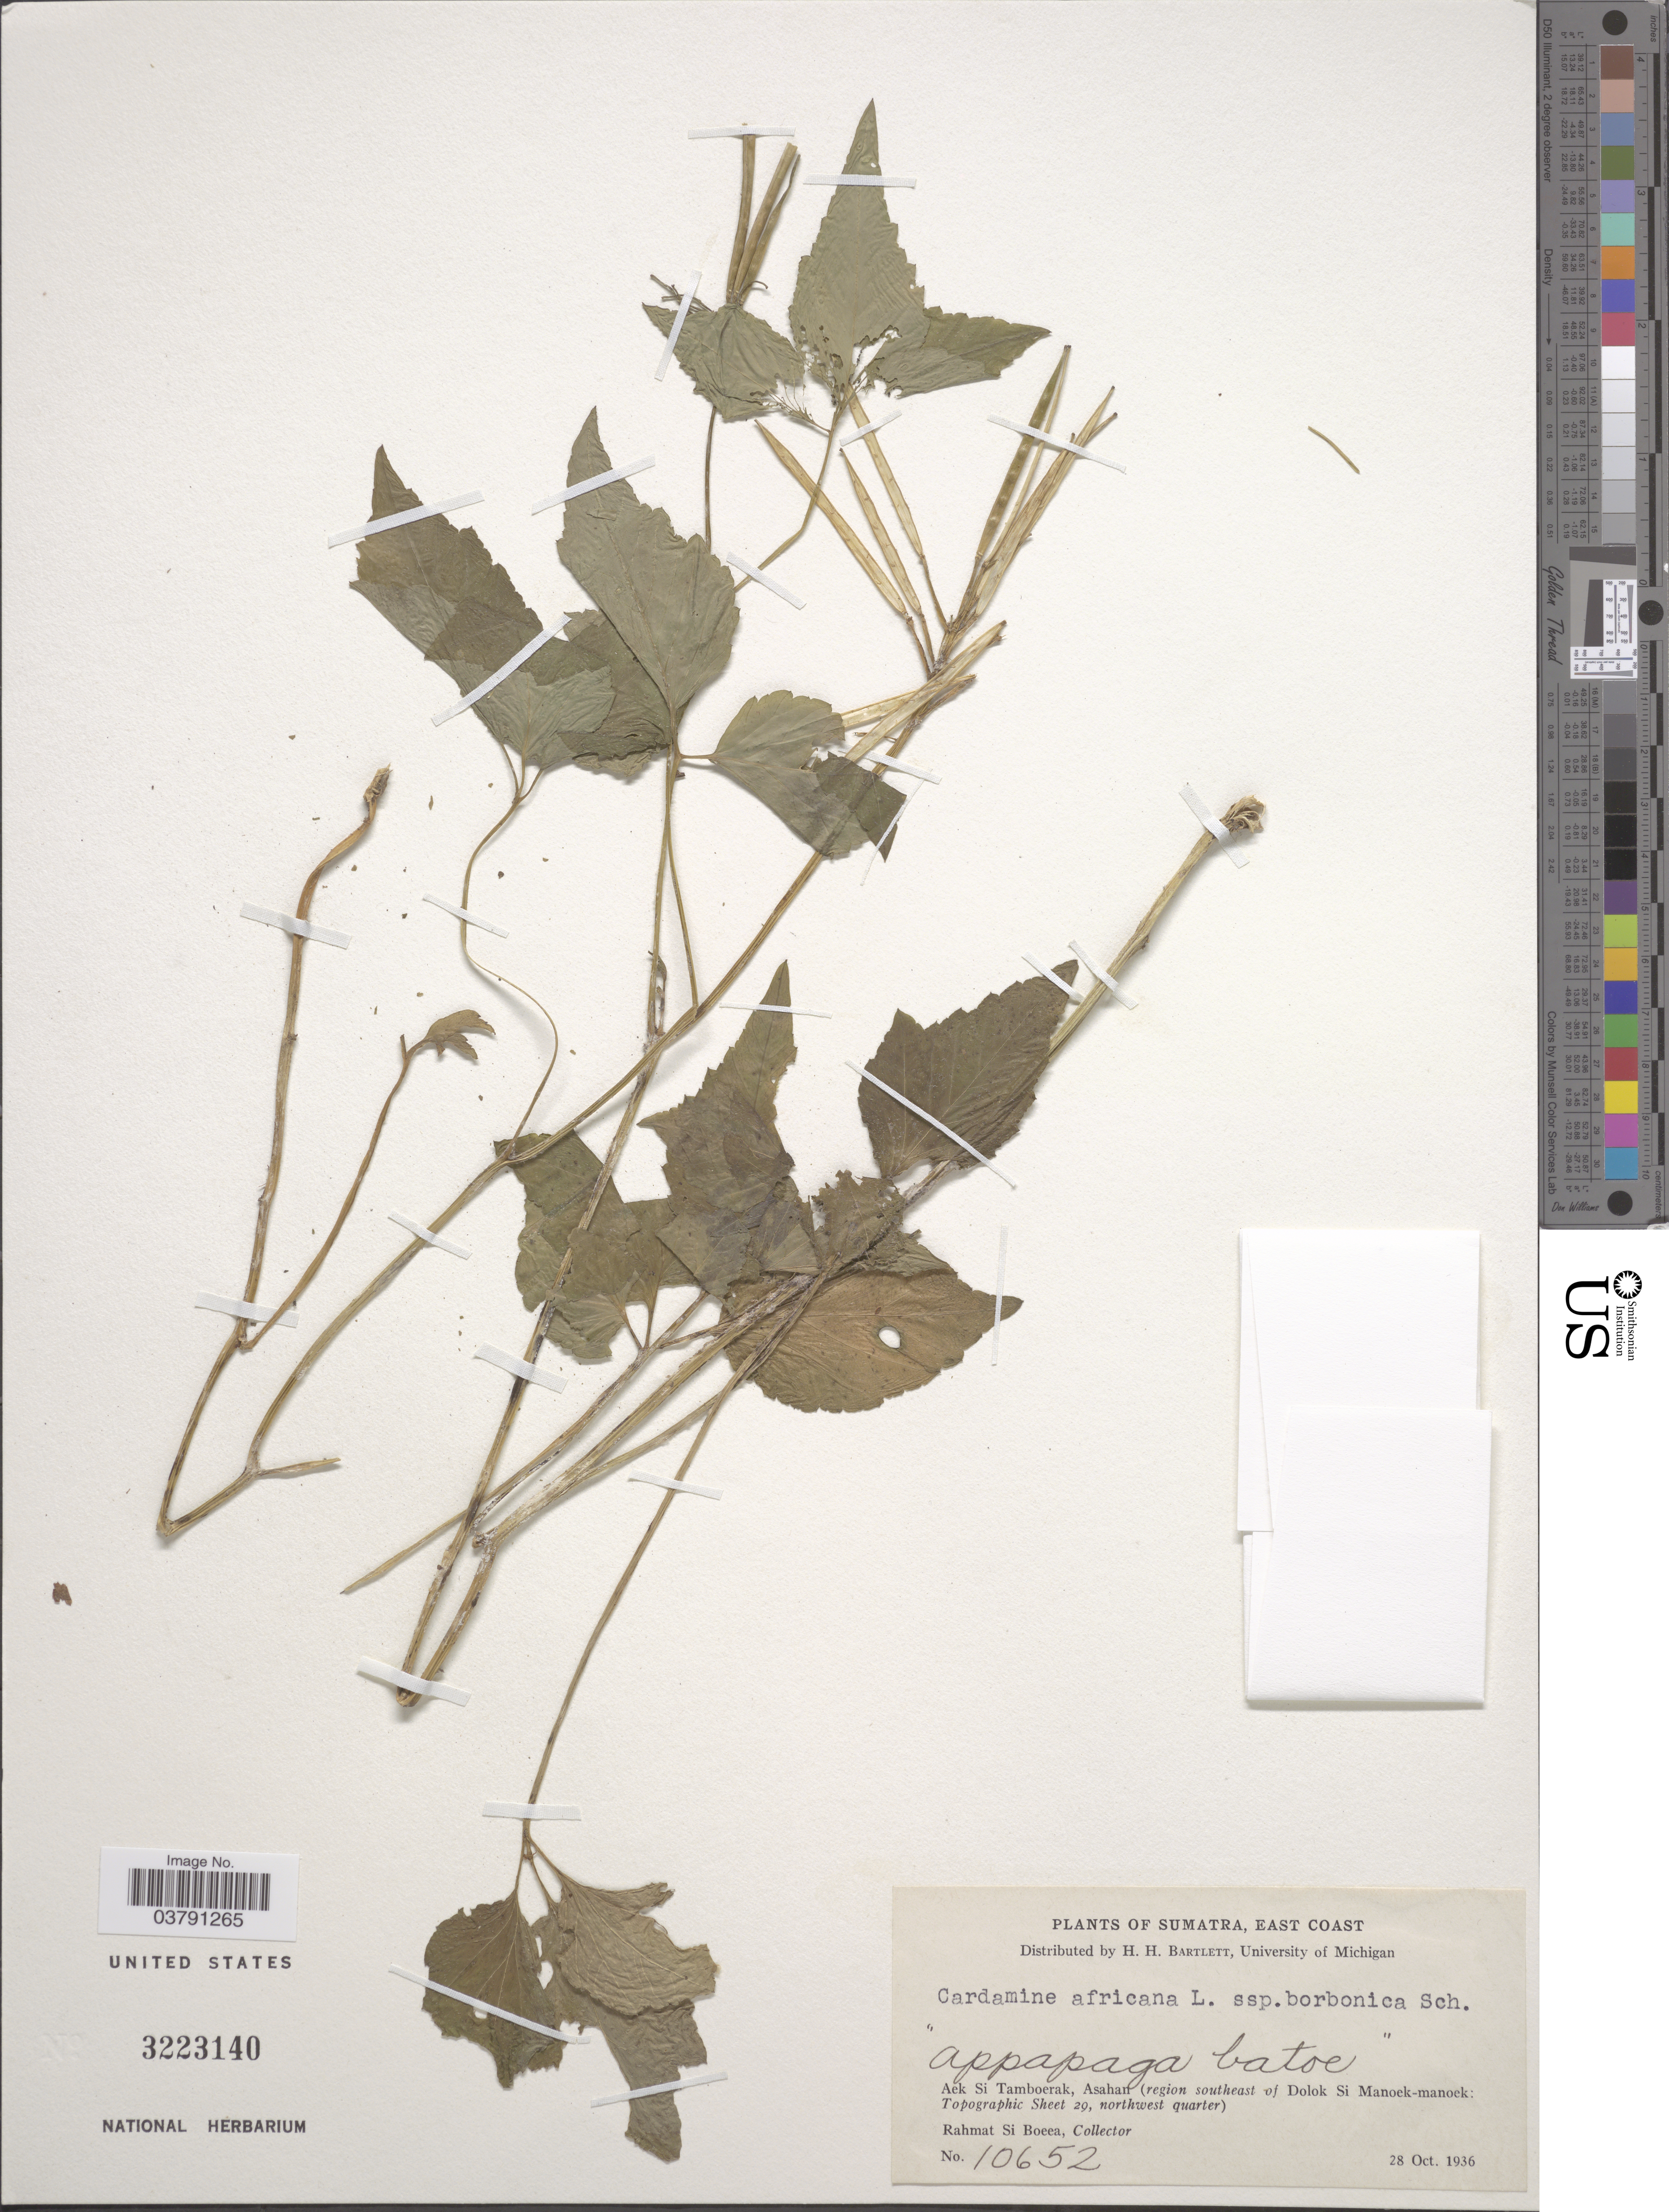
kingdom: Plantae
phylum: Tracheophyta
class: Magnoliopsida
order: Brassicales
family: Brassicaceae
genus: Cardamine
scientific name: Cardamine africana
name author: L.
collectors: Rahmat Si Boeea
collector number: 10652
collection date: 1936-10-28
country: Indonesia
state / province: Sumatra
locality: Sumatra, East Coast. Aek Si Tamboerak, Asahan (region southeast of Dolok Si Manoek-manoek: Topographic Sheet 29, northwest quarter).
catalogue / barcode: US 3223140